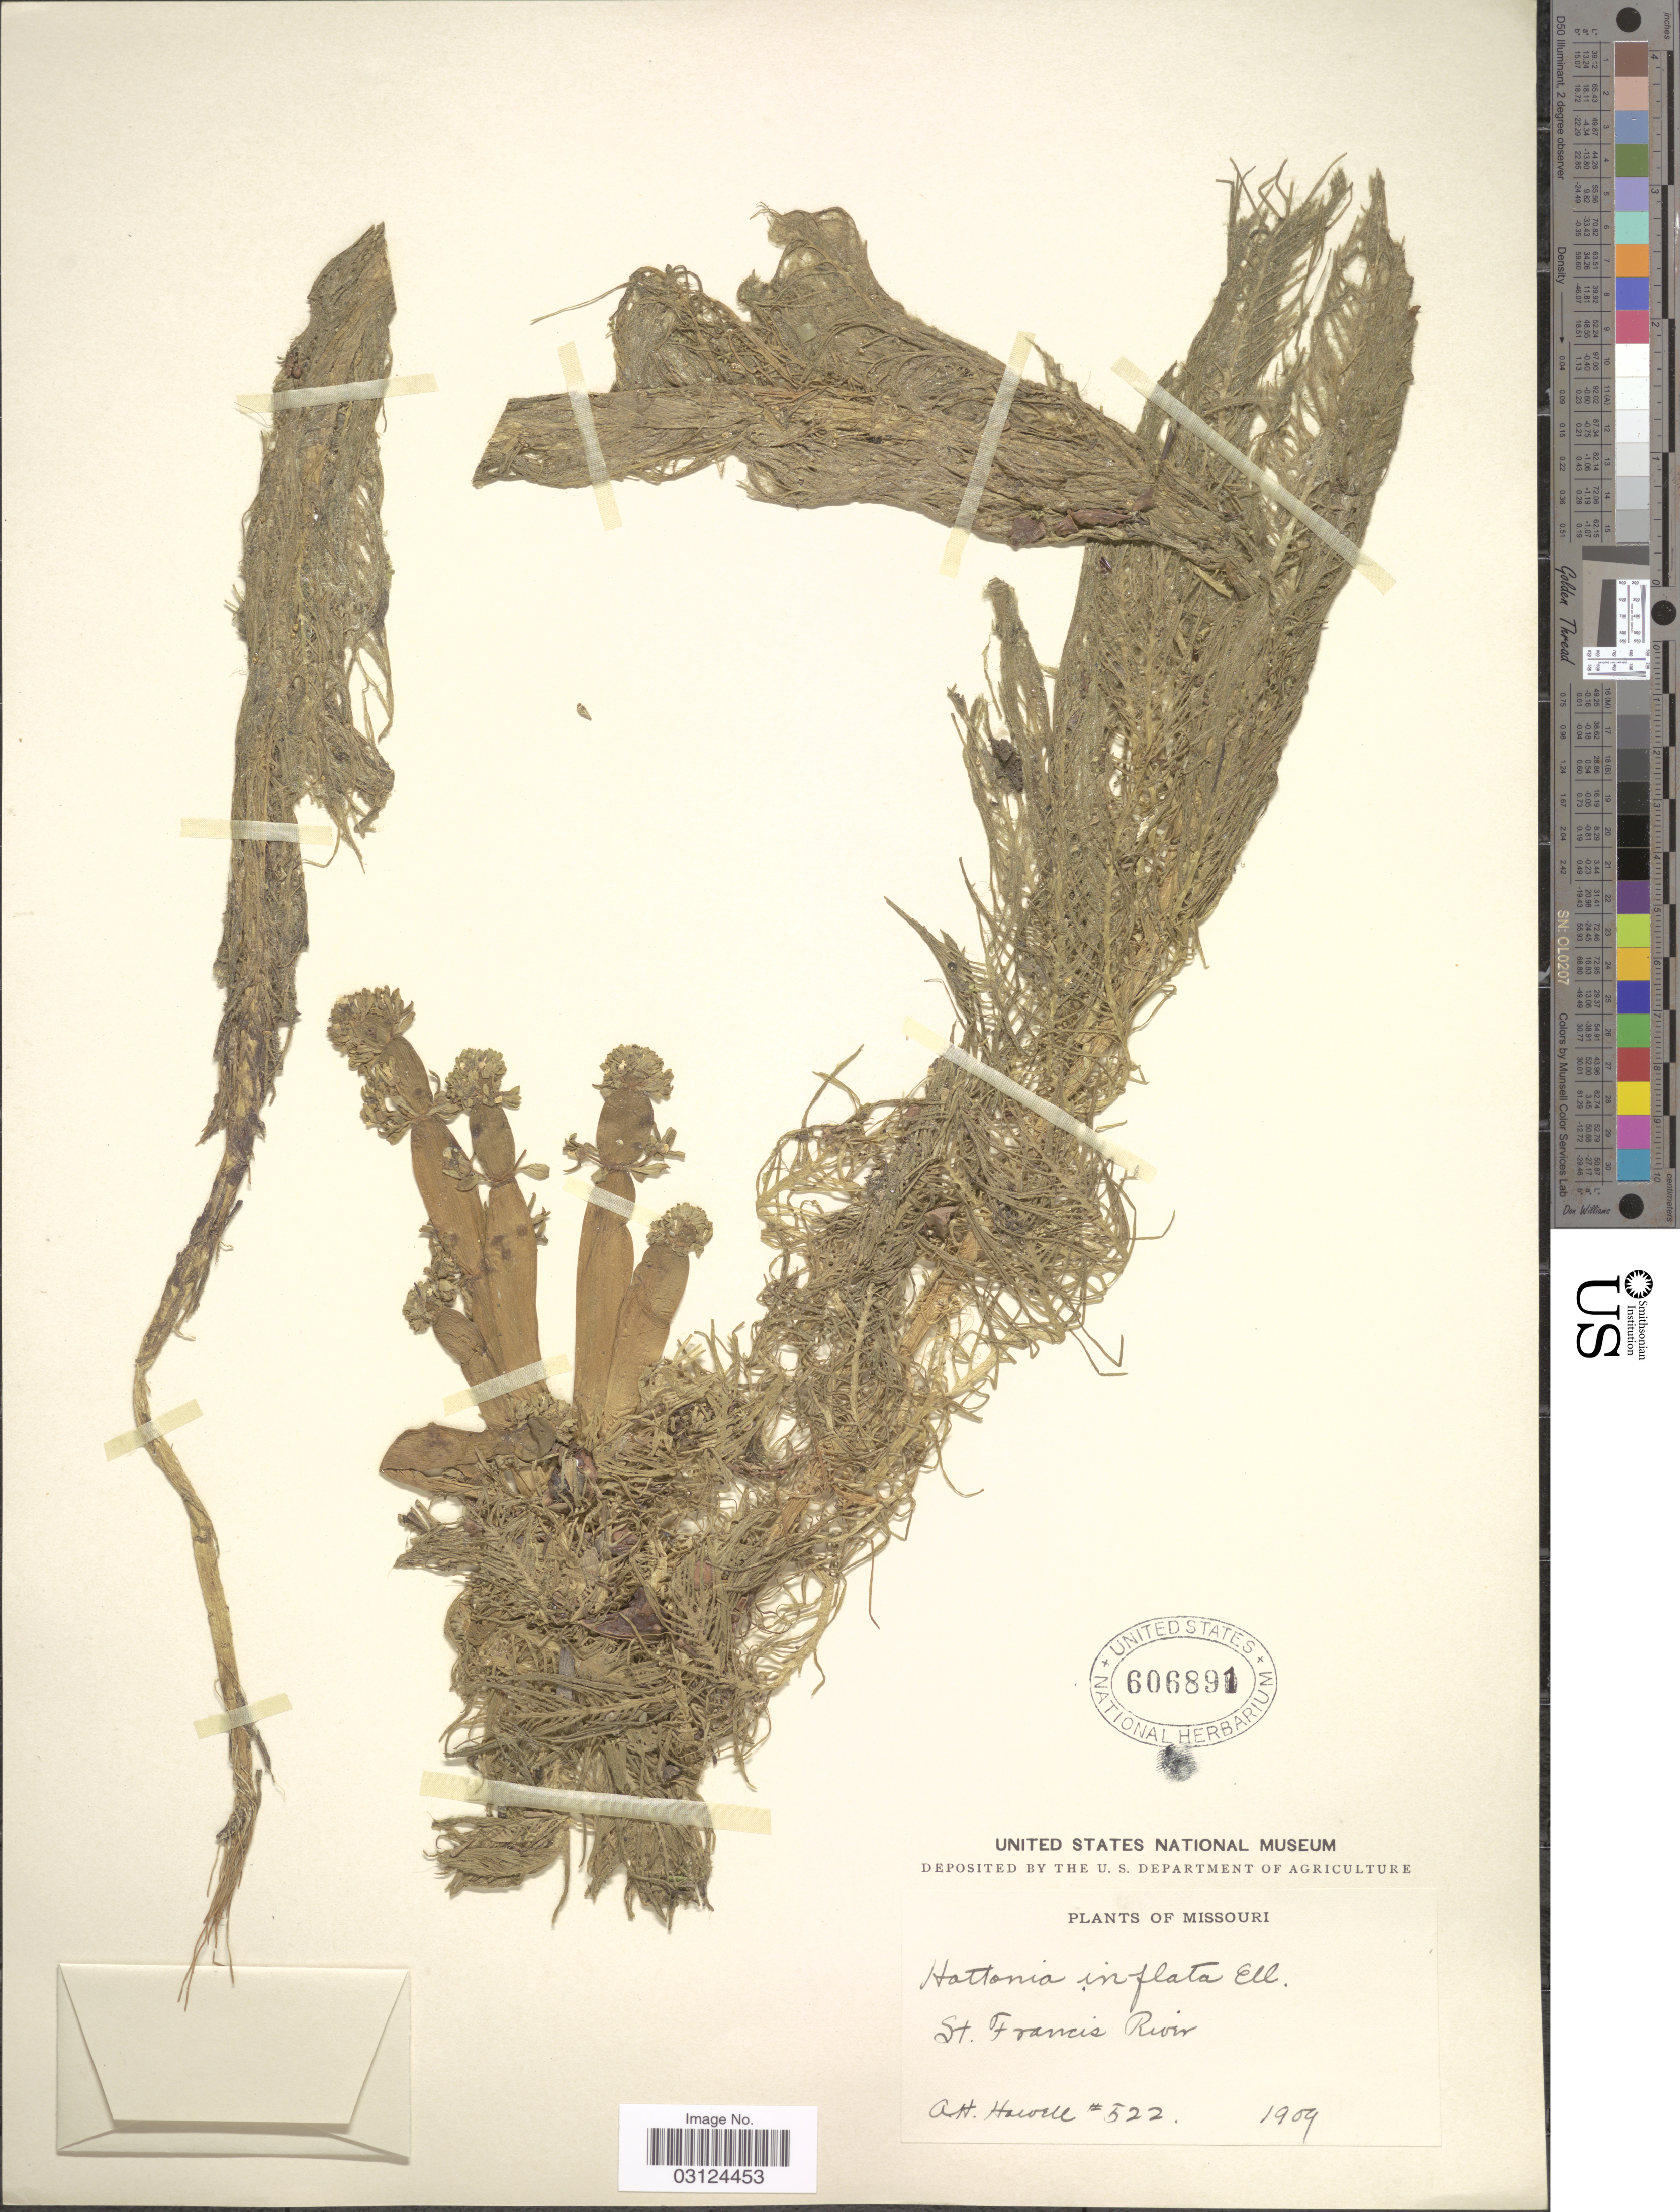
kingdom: Plantae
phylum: Tracheophyta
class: Magnoliopsida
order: Ericales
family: Primulaceae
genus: Hottonia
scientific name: Hottonia inflata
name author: Elliott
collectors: A. Howell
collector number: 522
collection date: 1909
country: United States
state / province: Missouri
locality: St. Francis River.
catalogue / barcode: US 606891